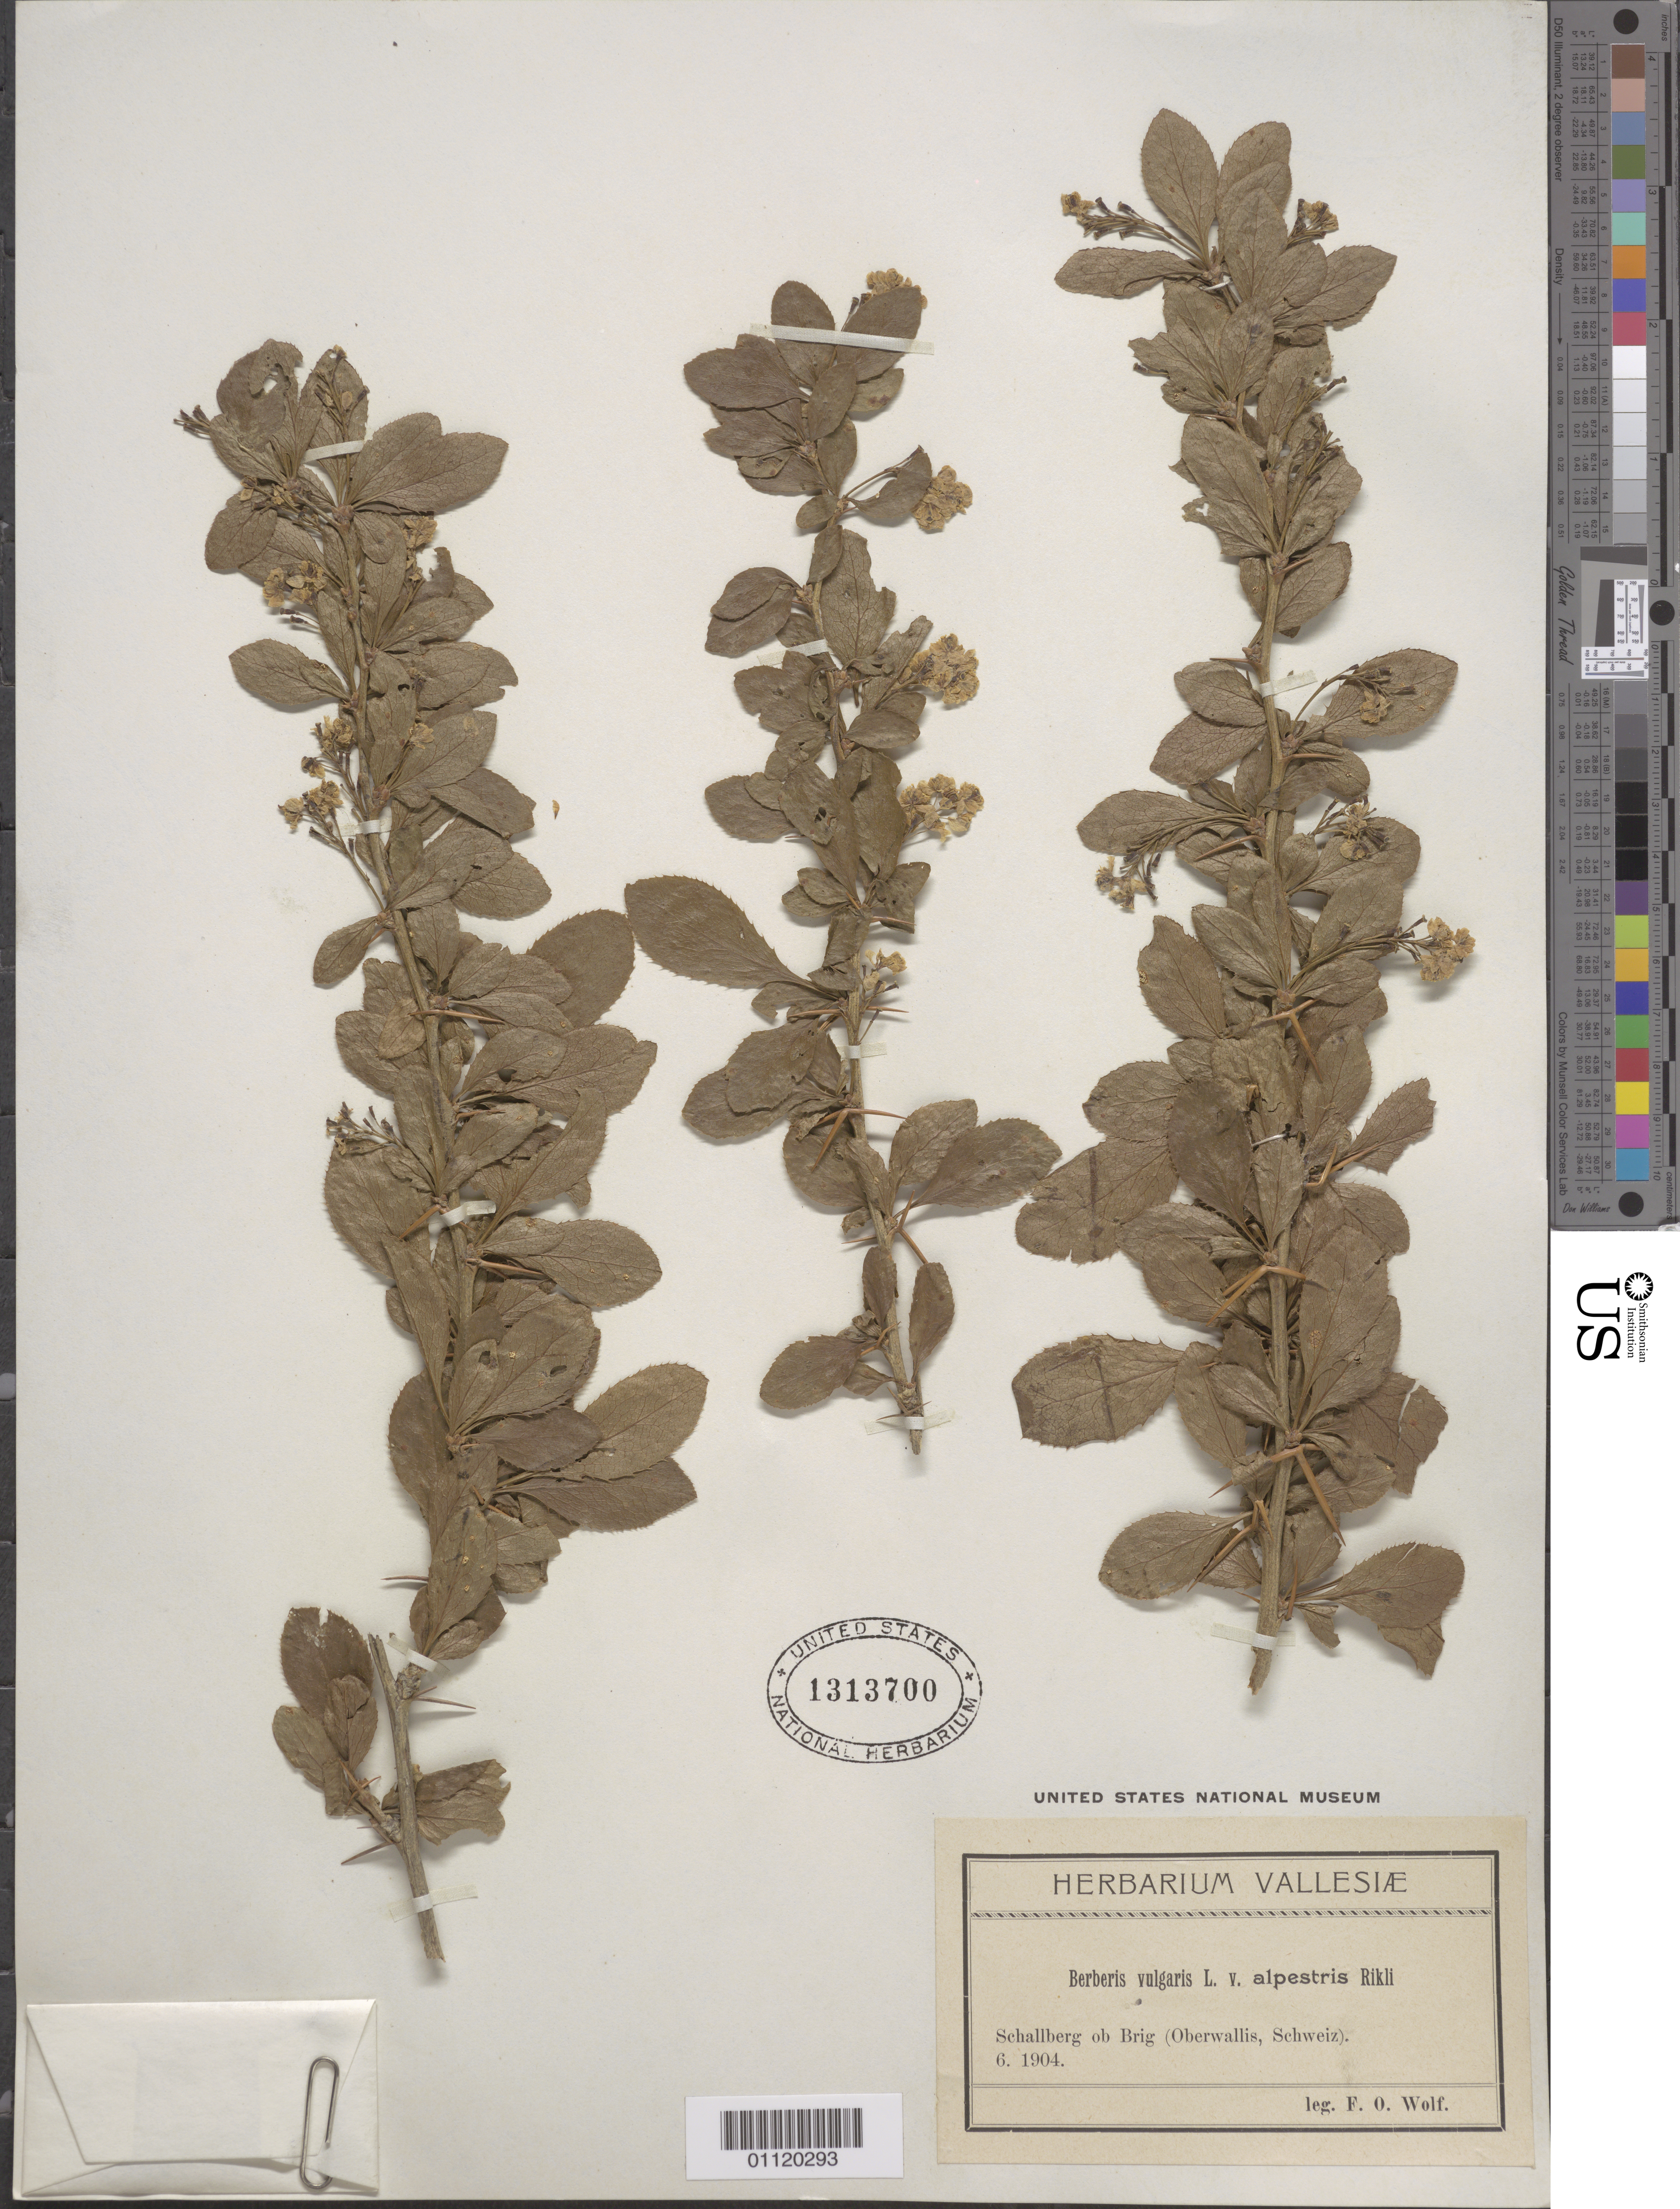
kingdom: Plantae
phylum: Tracheophyta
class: Magnoliopsida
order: Ranunculales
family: Berberidaceae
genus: Berberis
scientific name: Berberis vulgaris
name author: L.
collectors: F. Wolf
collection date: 1904-06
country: Switzerland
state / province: Valais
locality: Schallberg ob Brig (Oberwallis/Valais, Schweiz).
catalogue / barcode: US 1313700